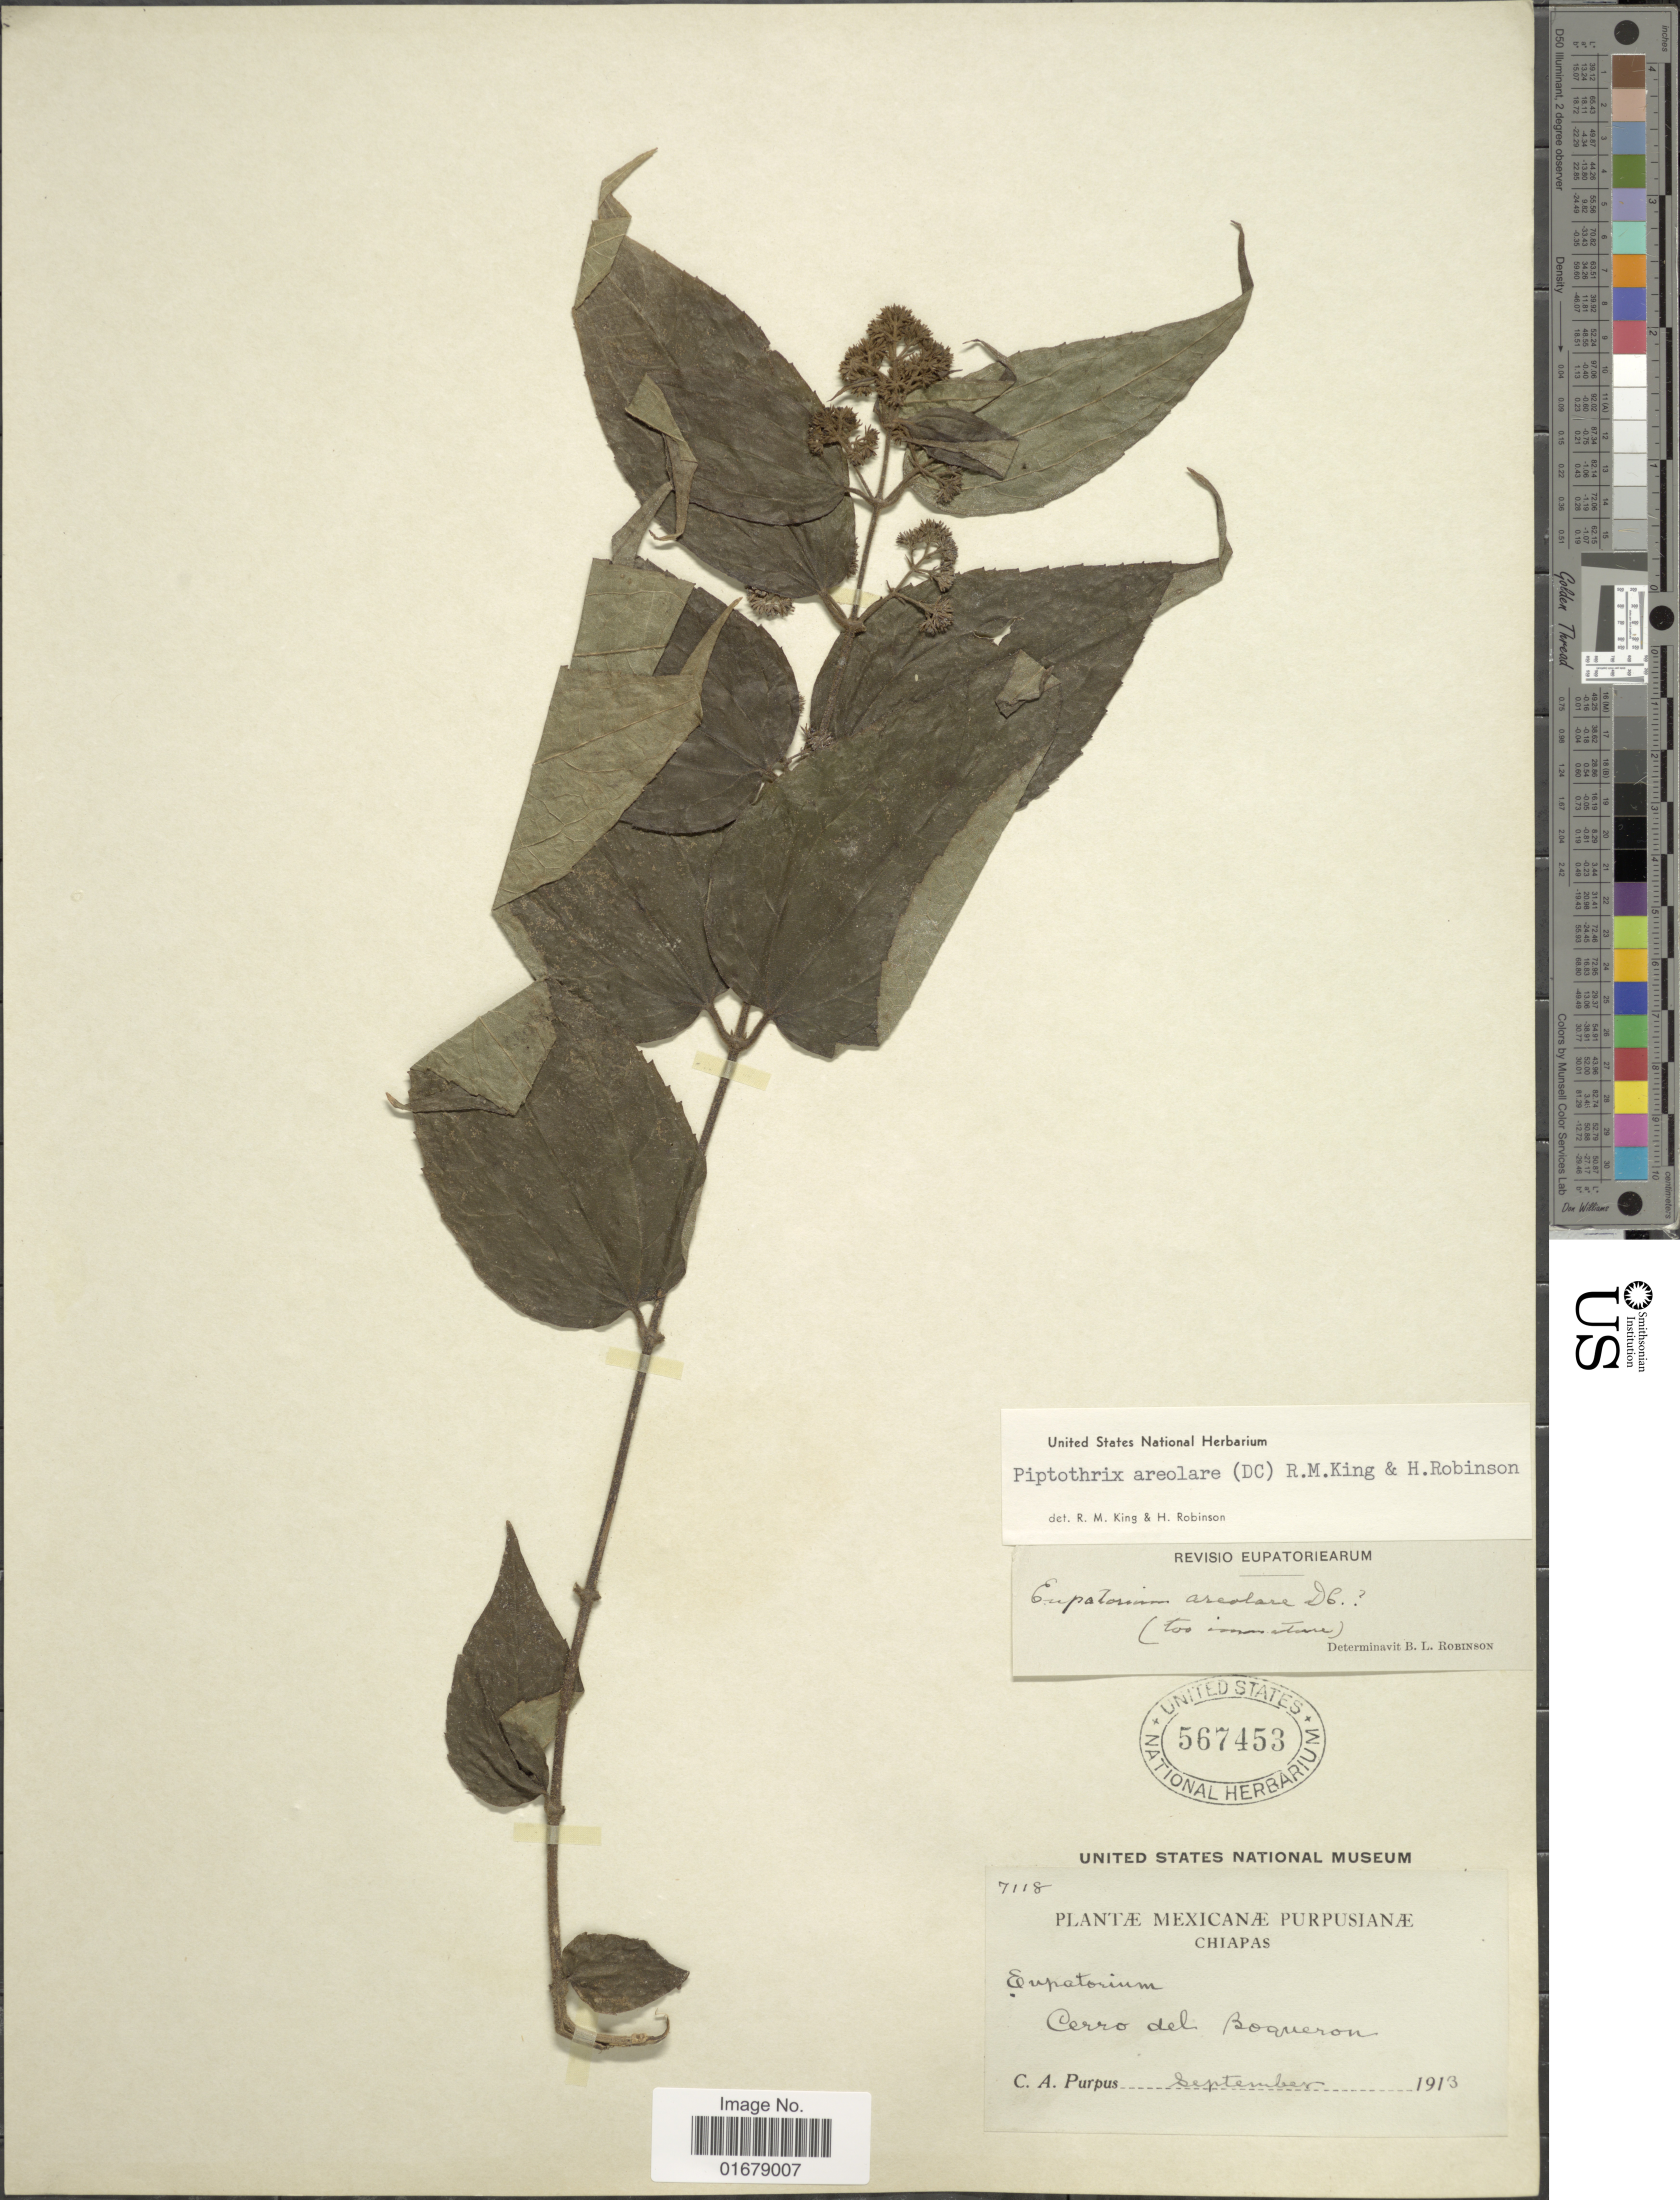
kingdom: Plantae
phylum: Tracheophyta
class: Magnoliopsida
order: Asterales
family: Asteraceae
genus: Piptothrix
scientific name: Piptothrix areolaris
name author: (DC.) R.M. King & H. Rob.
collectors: C. A. Purpus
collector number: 7118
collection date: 1913-09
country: Mexico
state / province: Chiapas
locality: Chiapas. Cerro del Boqueron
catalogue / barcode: US 567453